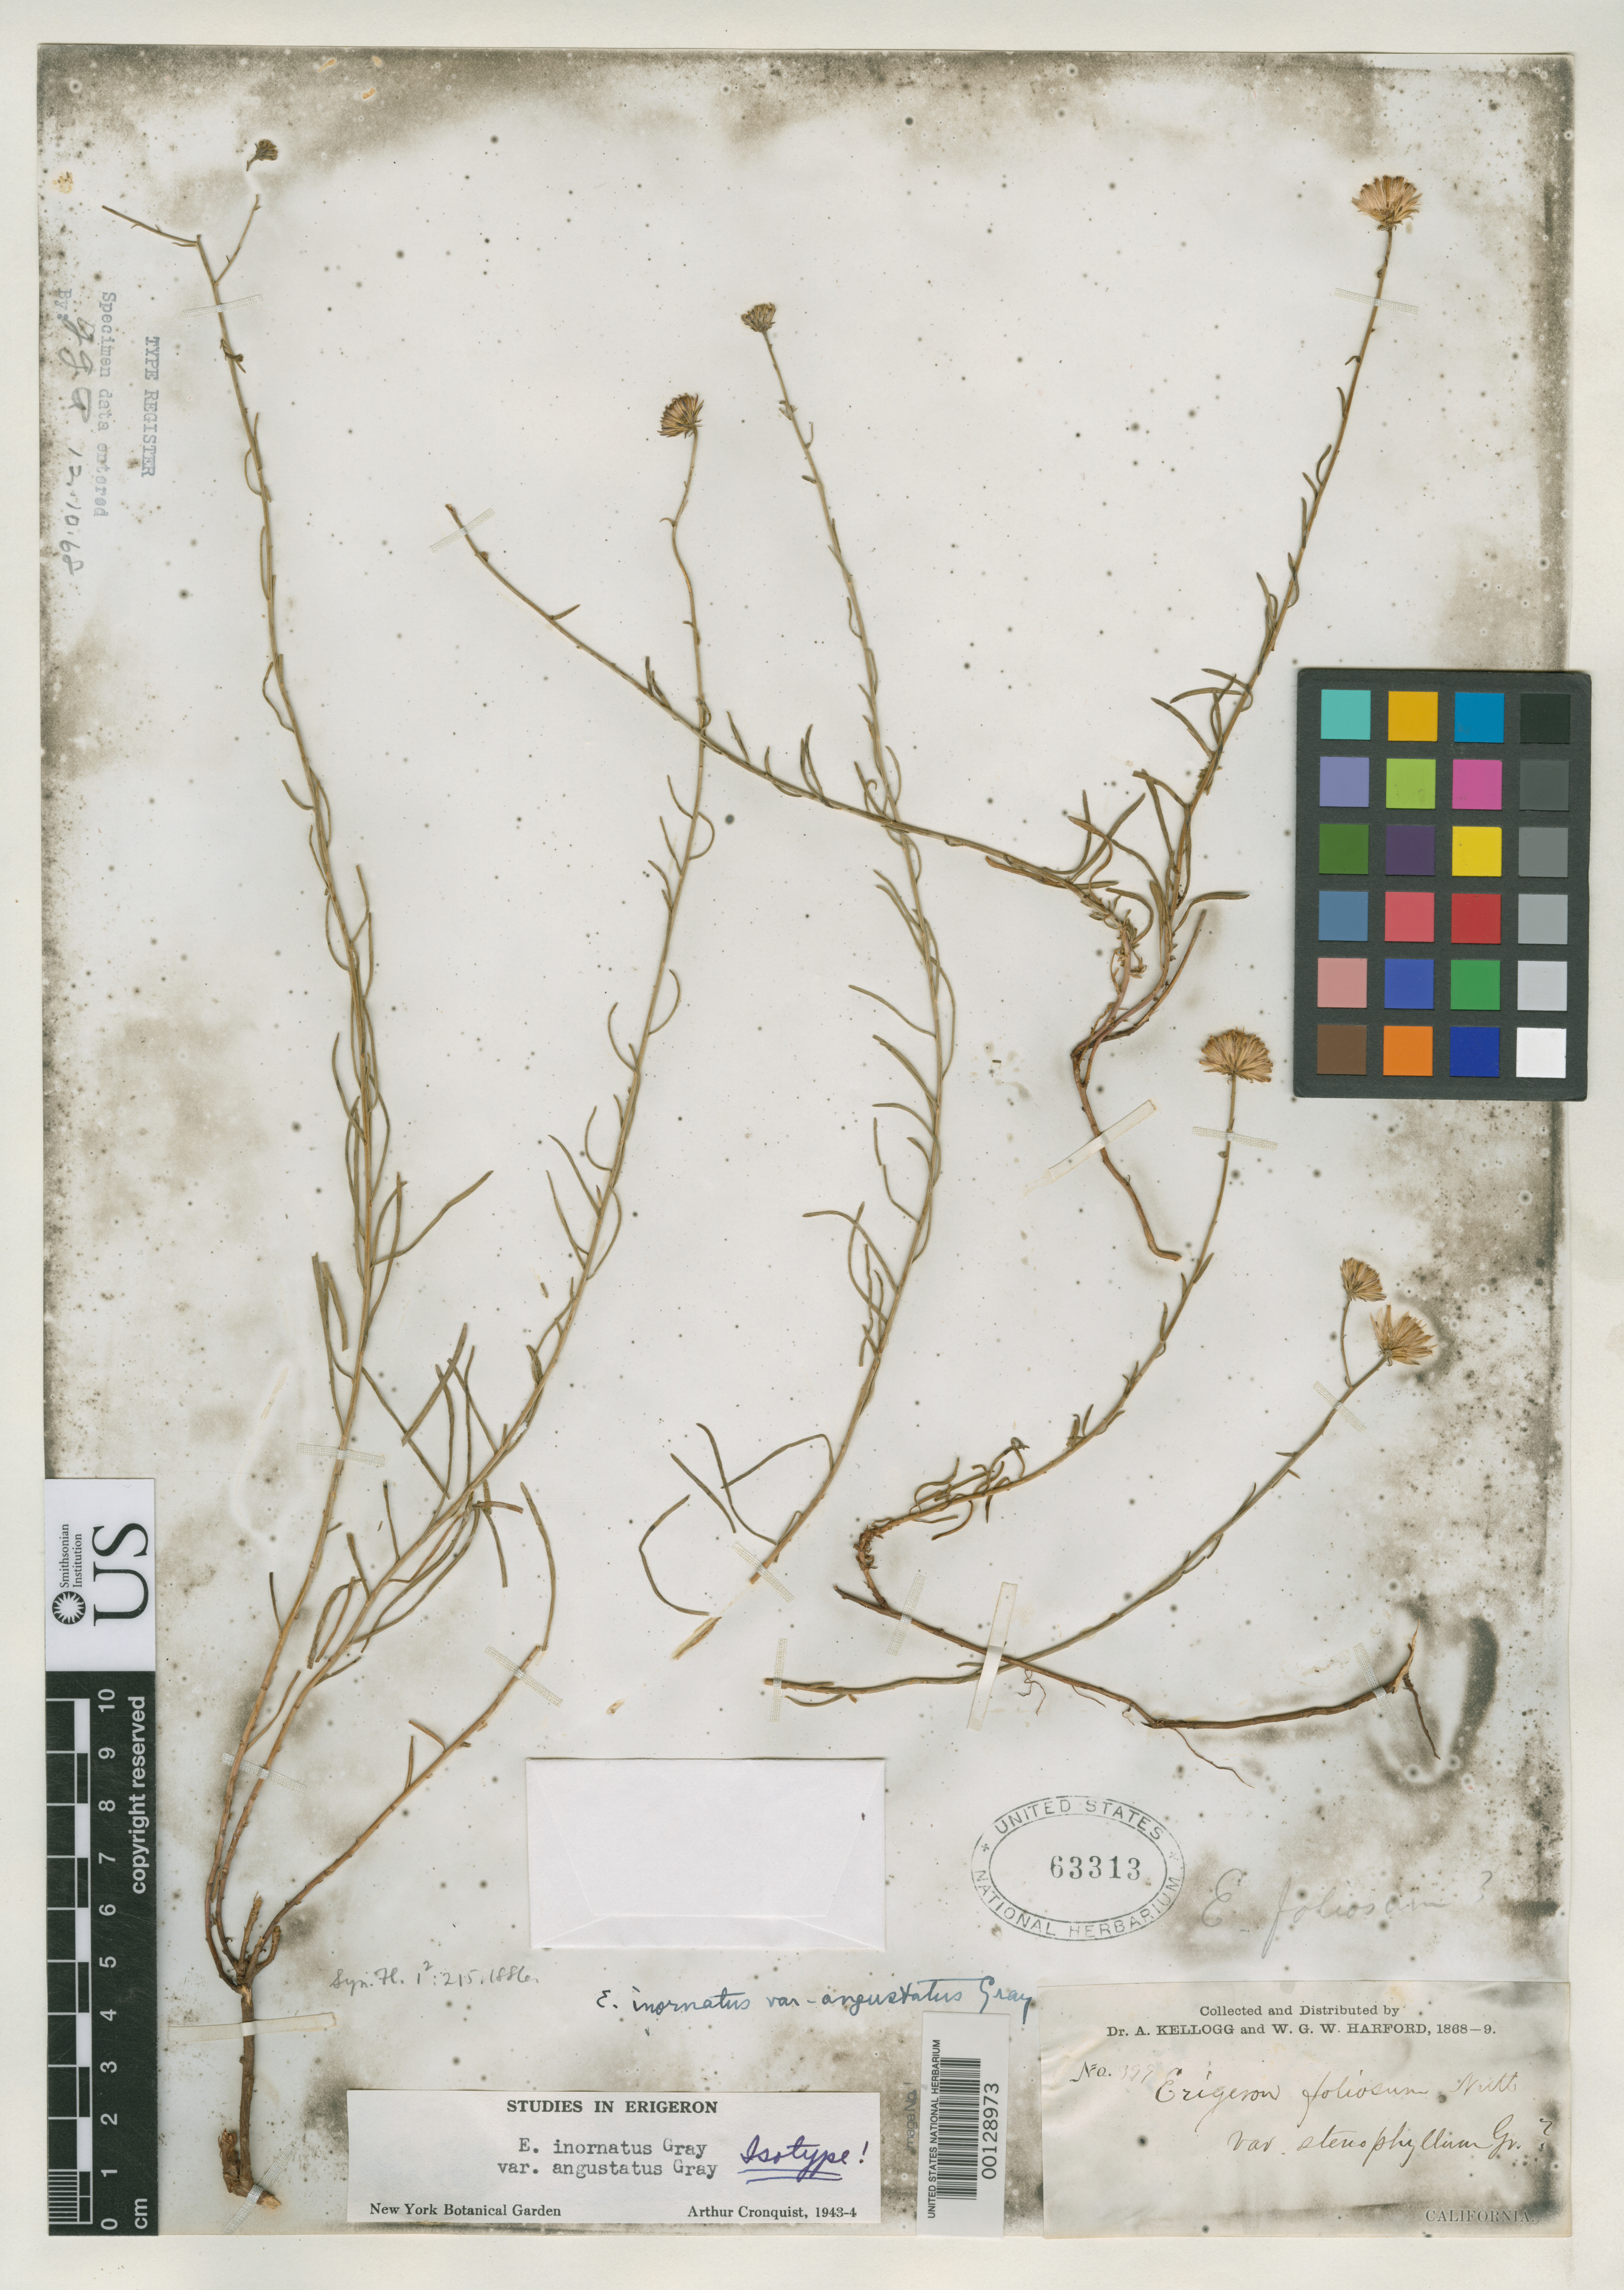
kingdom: Plantae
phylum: Tracheophyta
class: Magnoliopsida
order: Asterales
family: Asteraceae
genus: Erigeron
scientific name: Erigeron inornatus var. angustatus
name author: A. Gray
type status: Isotype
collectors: A. Kellogg & W. G. W. Harford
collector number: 399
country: United States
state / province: California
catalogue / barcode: US 63313